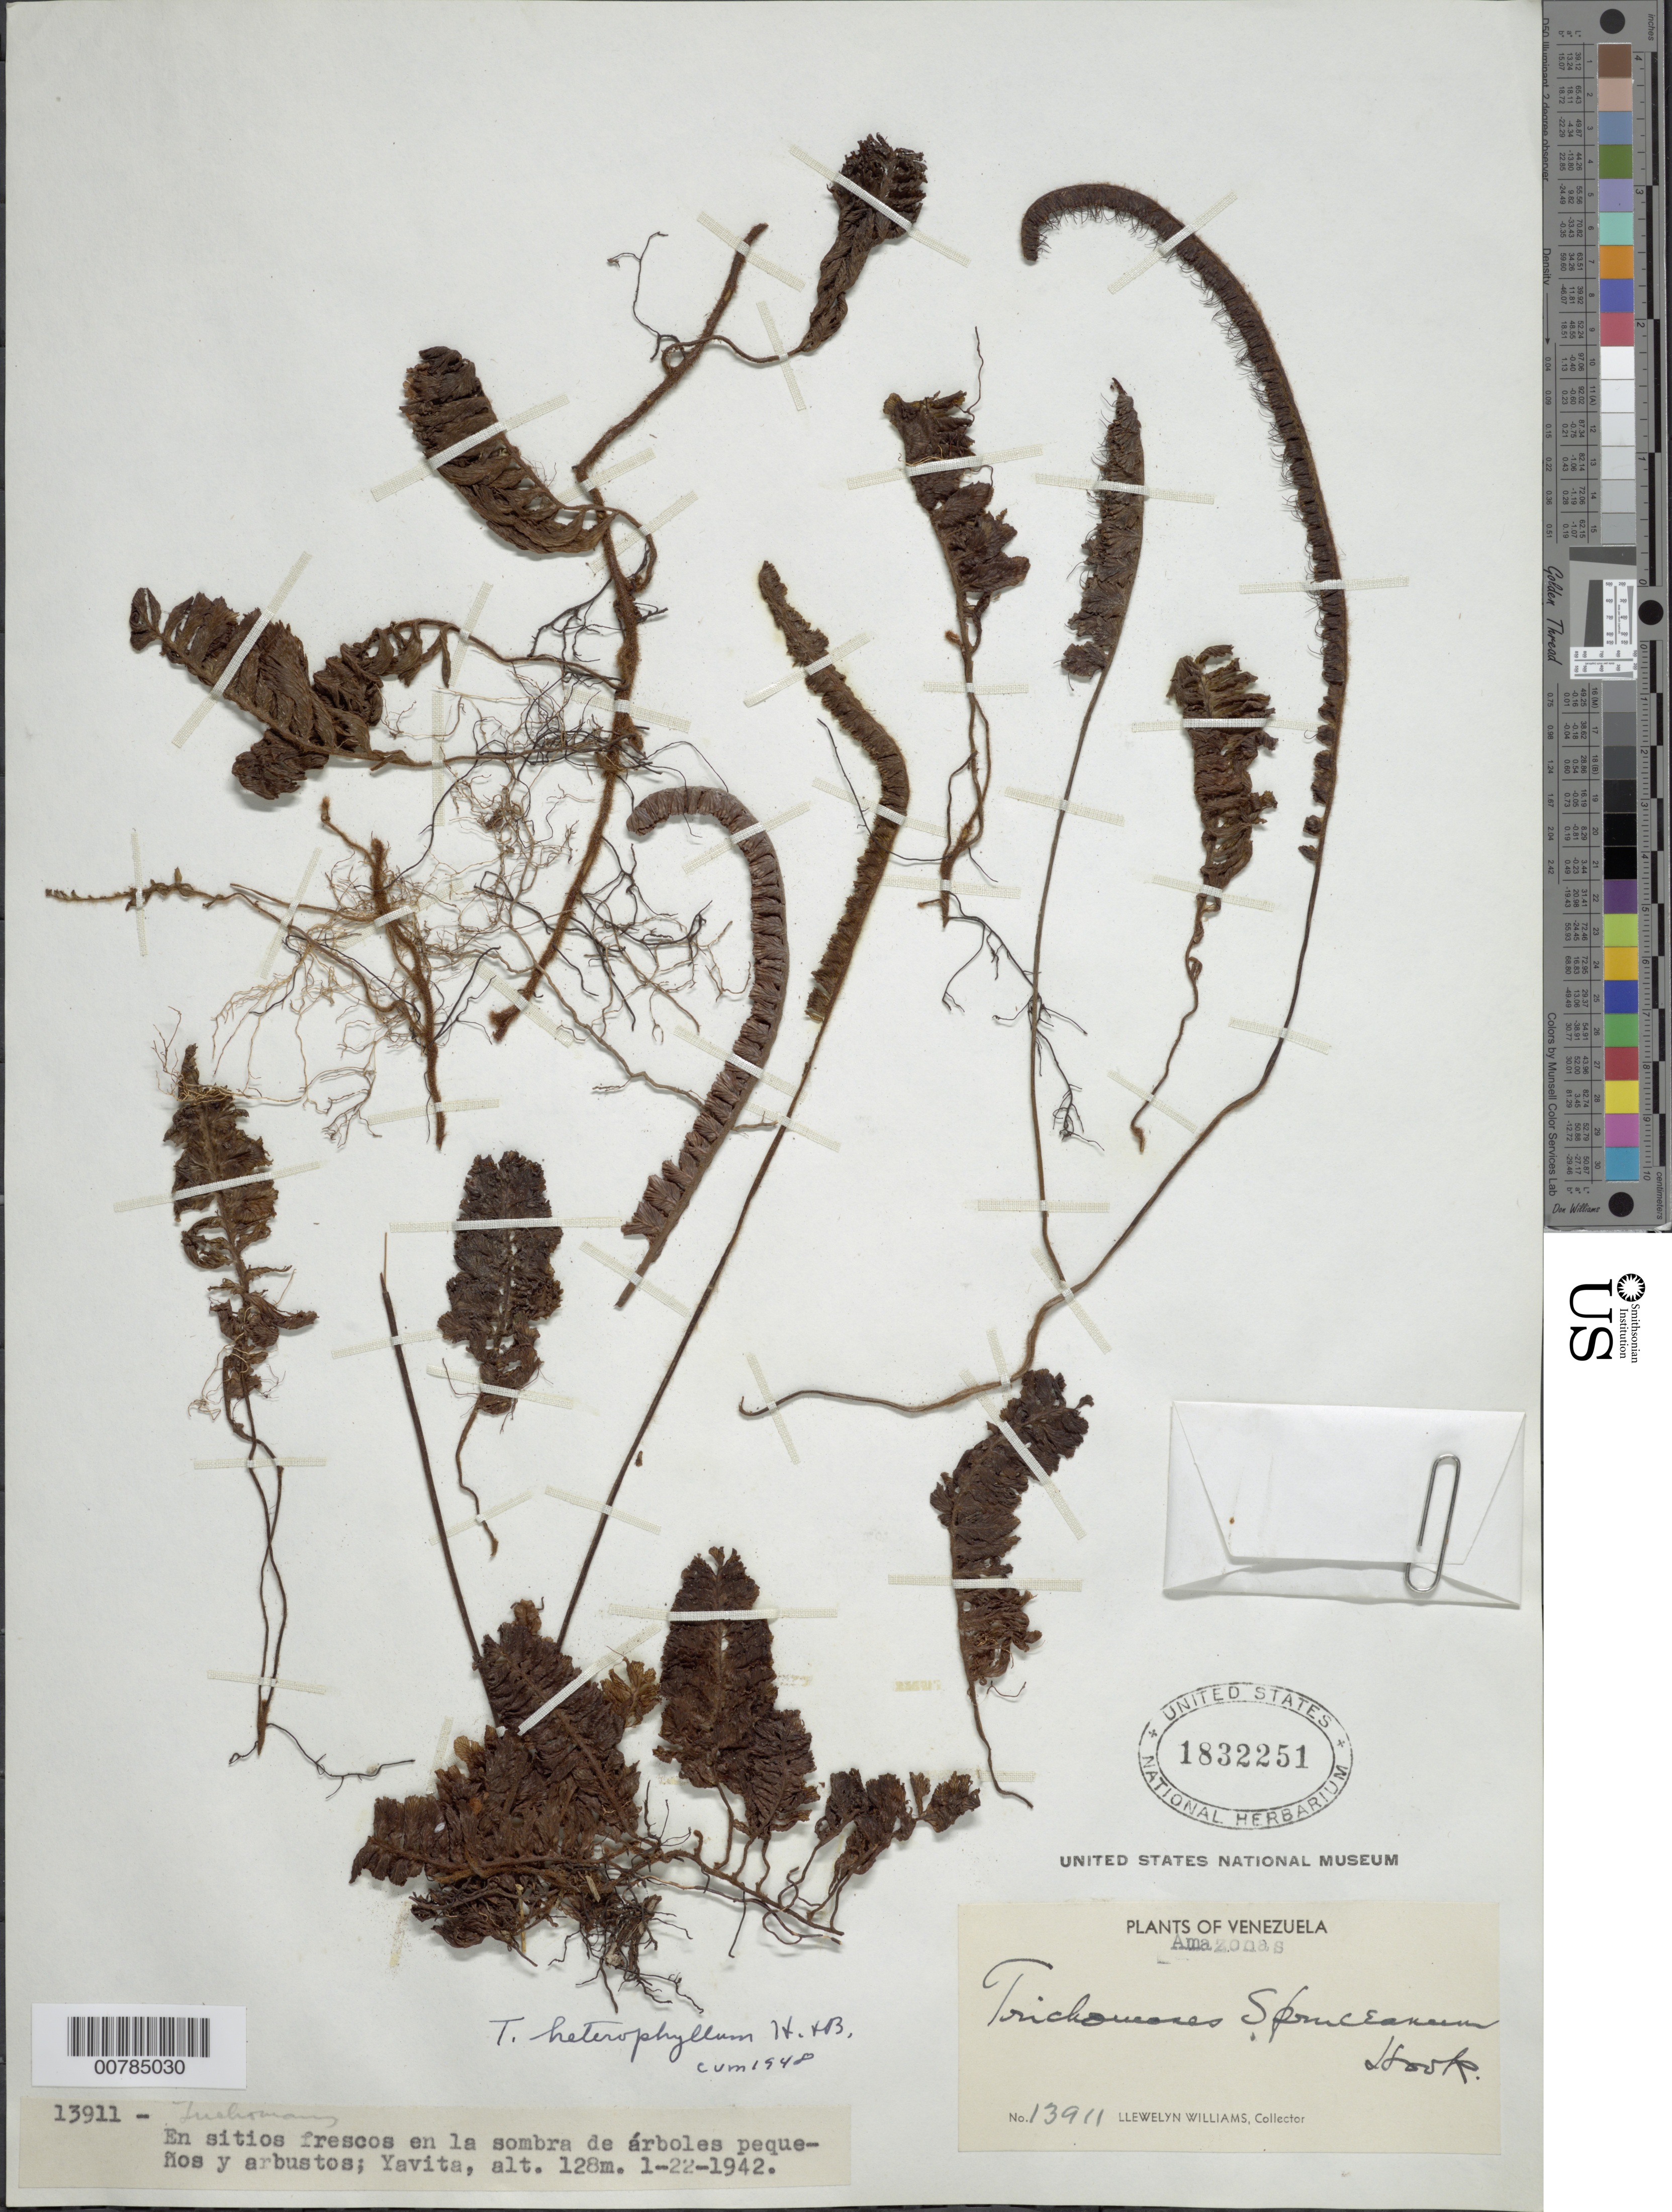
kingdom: Plantae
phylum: Tracheophyta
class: Polypodiopsida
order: Hymenophyllales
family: Hymenophyllaceae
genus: Trichomanes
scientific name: Trichomanes humboldtii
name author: (Bosch) Lellinger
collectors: Ll. Williams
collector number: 13911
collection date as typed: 22-Jan-42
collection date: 1942-01-22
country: Venezuela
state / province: Amazonas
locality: Yavita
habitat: Sitios frescos en la sombra de arboles pequenos y arbustos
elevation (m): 128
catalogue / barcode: US 1832251